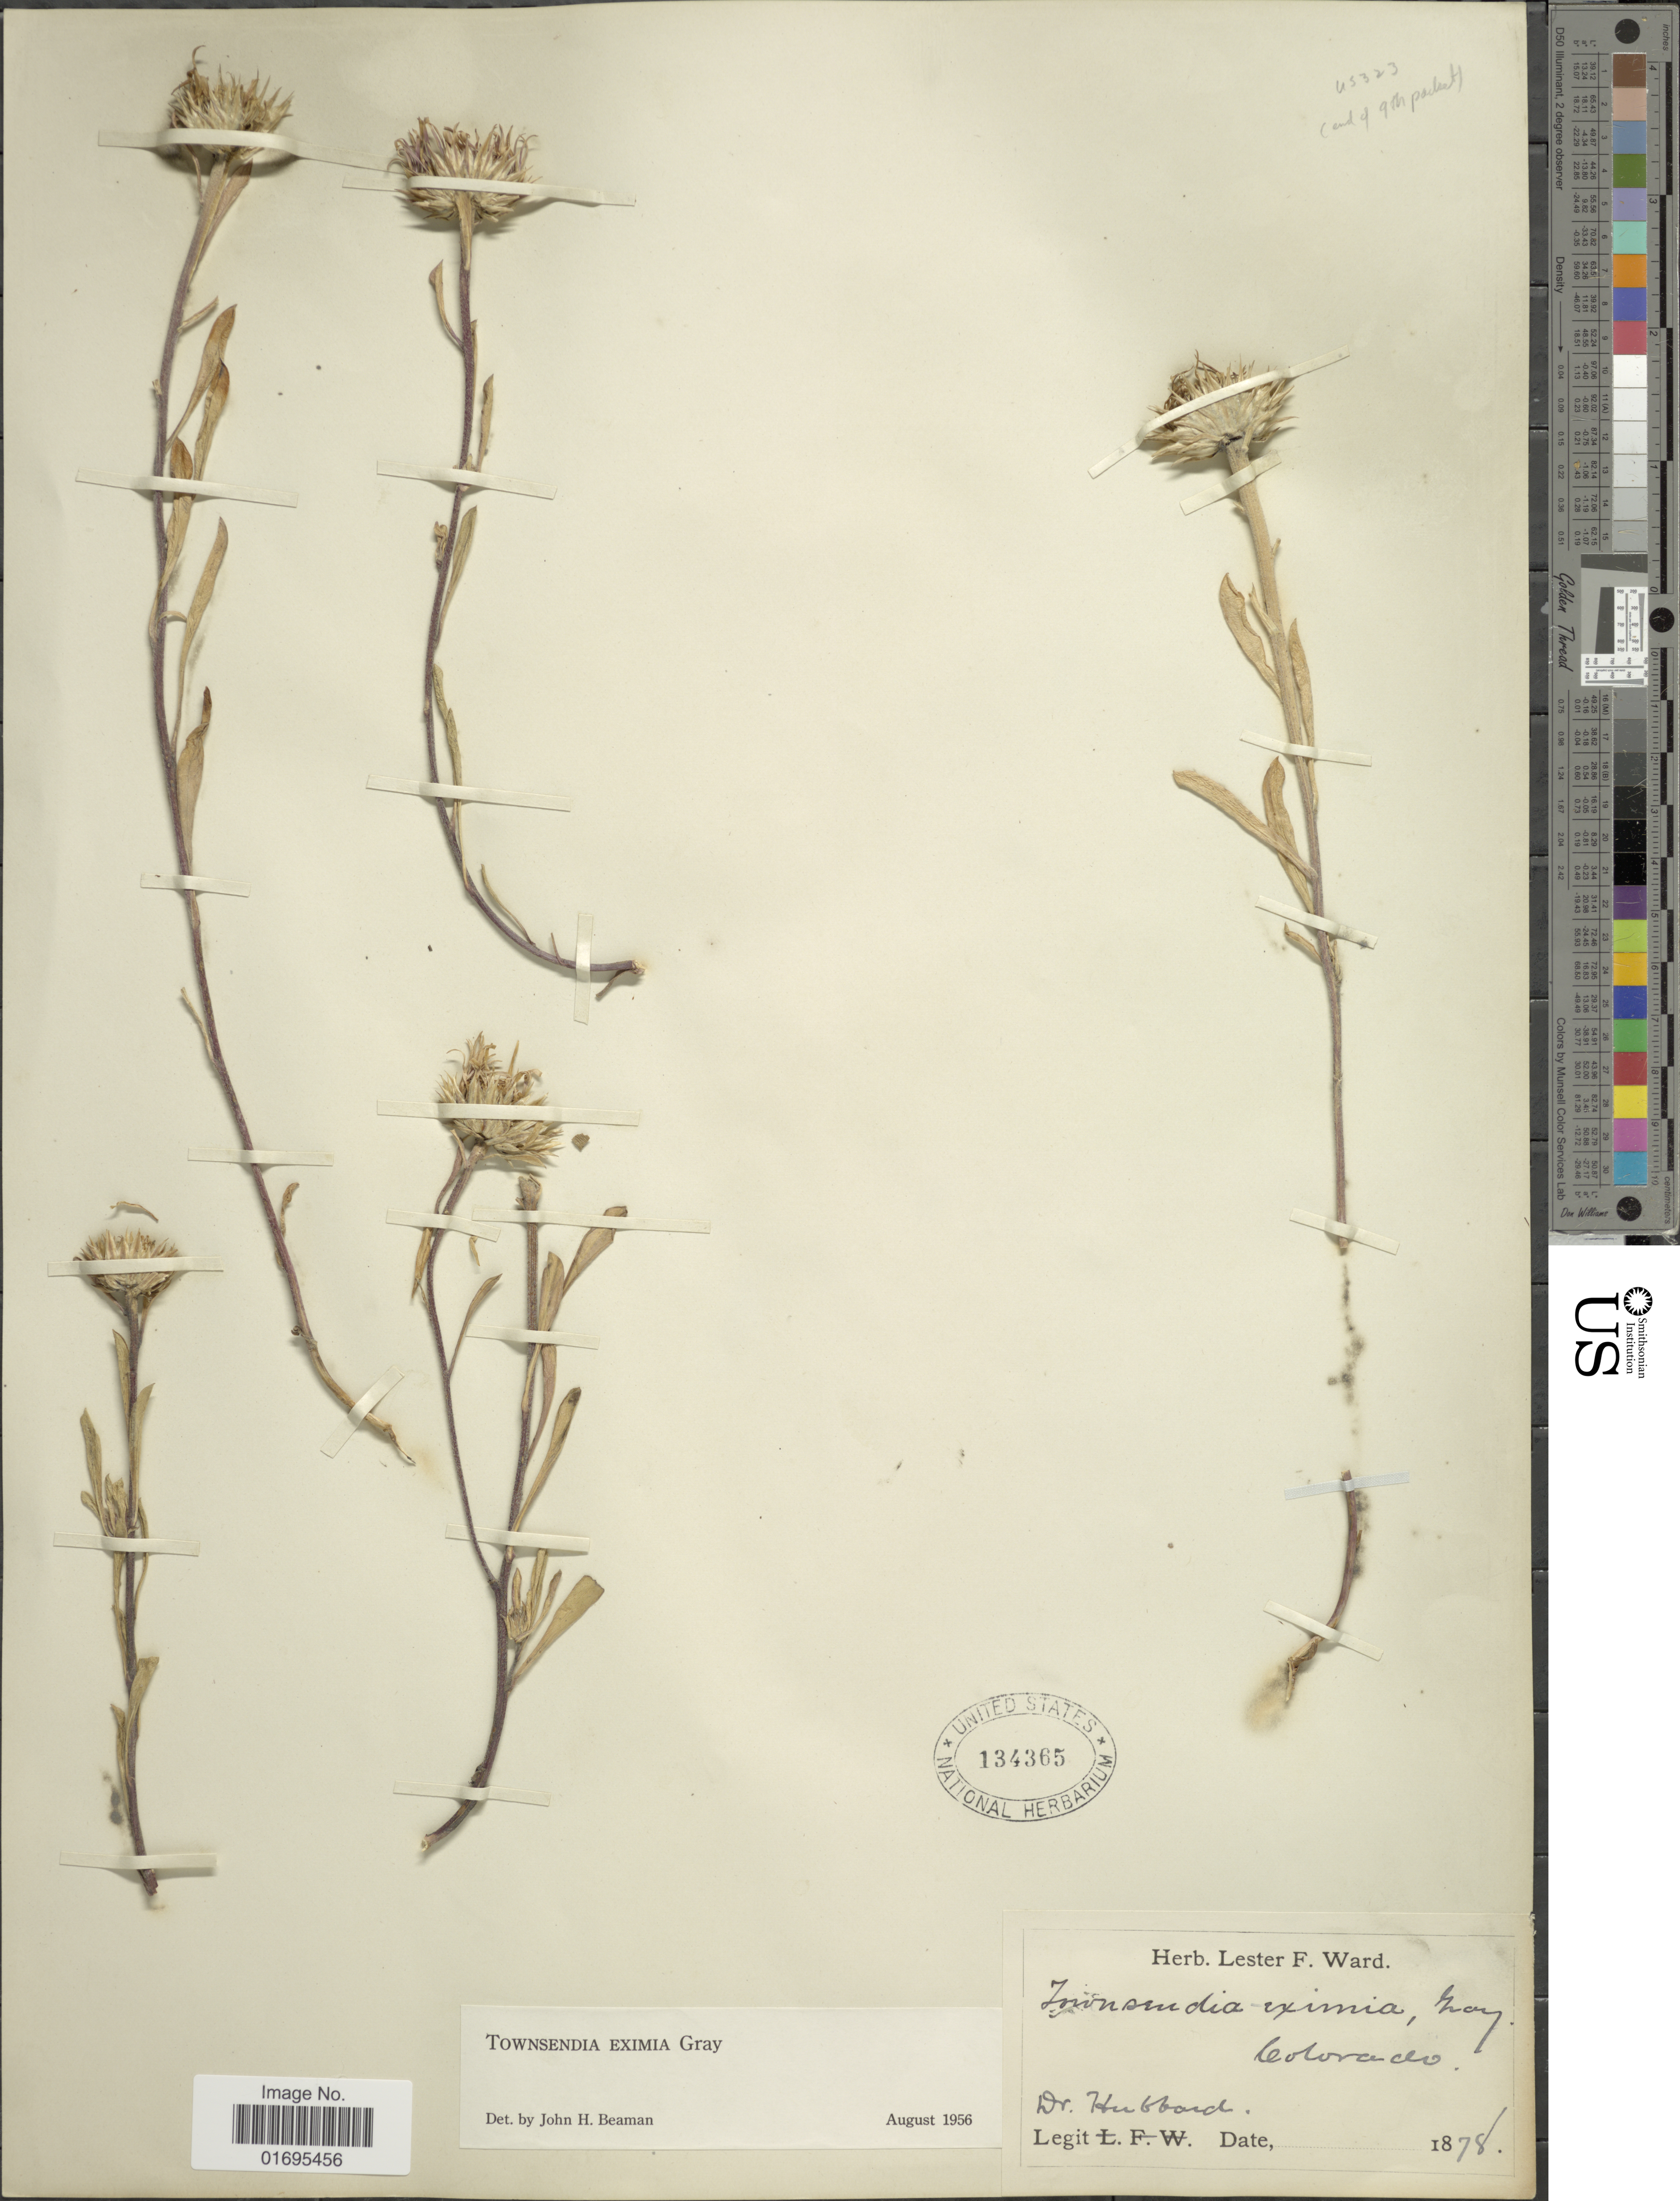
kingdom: Plantae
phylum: Tracheophyta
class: Magnoliopsida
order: Asterales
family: Asteraceae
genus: Townsendia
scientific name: Townsendia eximia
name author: A. Gray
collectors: Hubbard, --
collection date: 1878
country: United States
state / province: Colorado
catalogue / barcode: US 134365